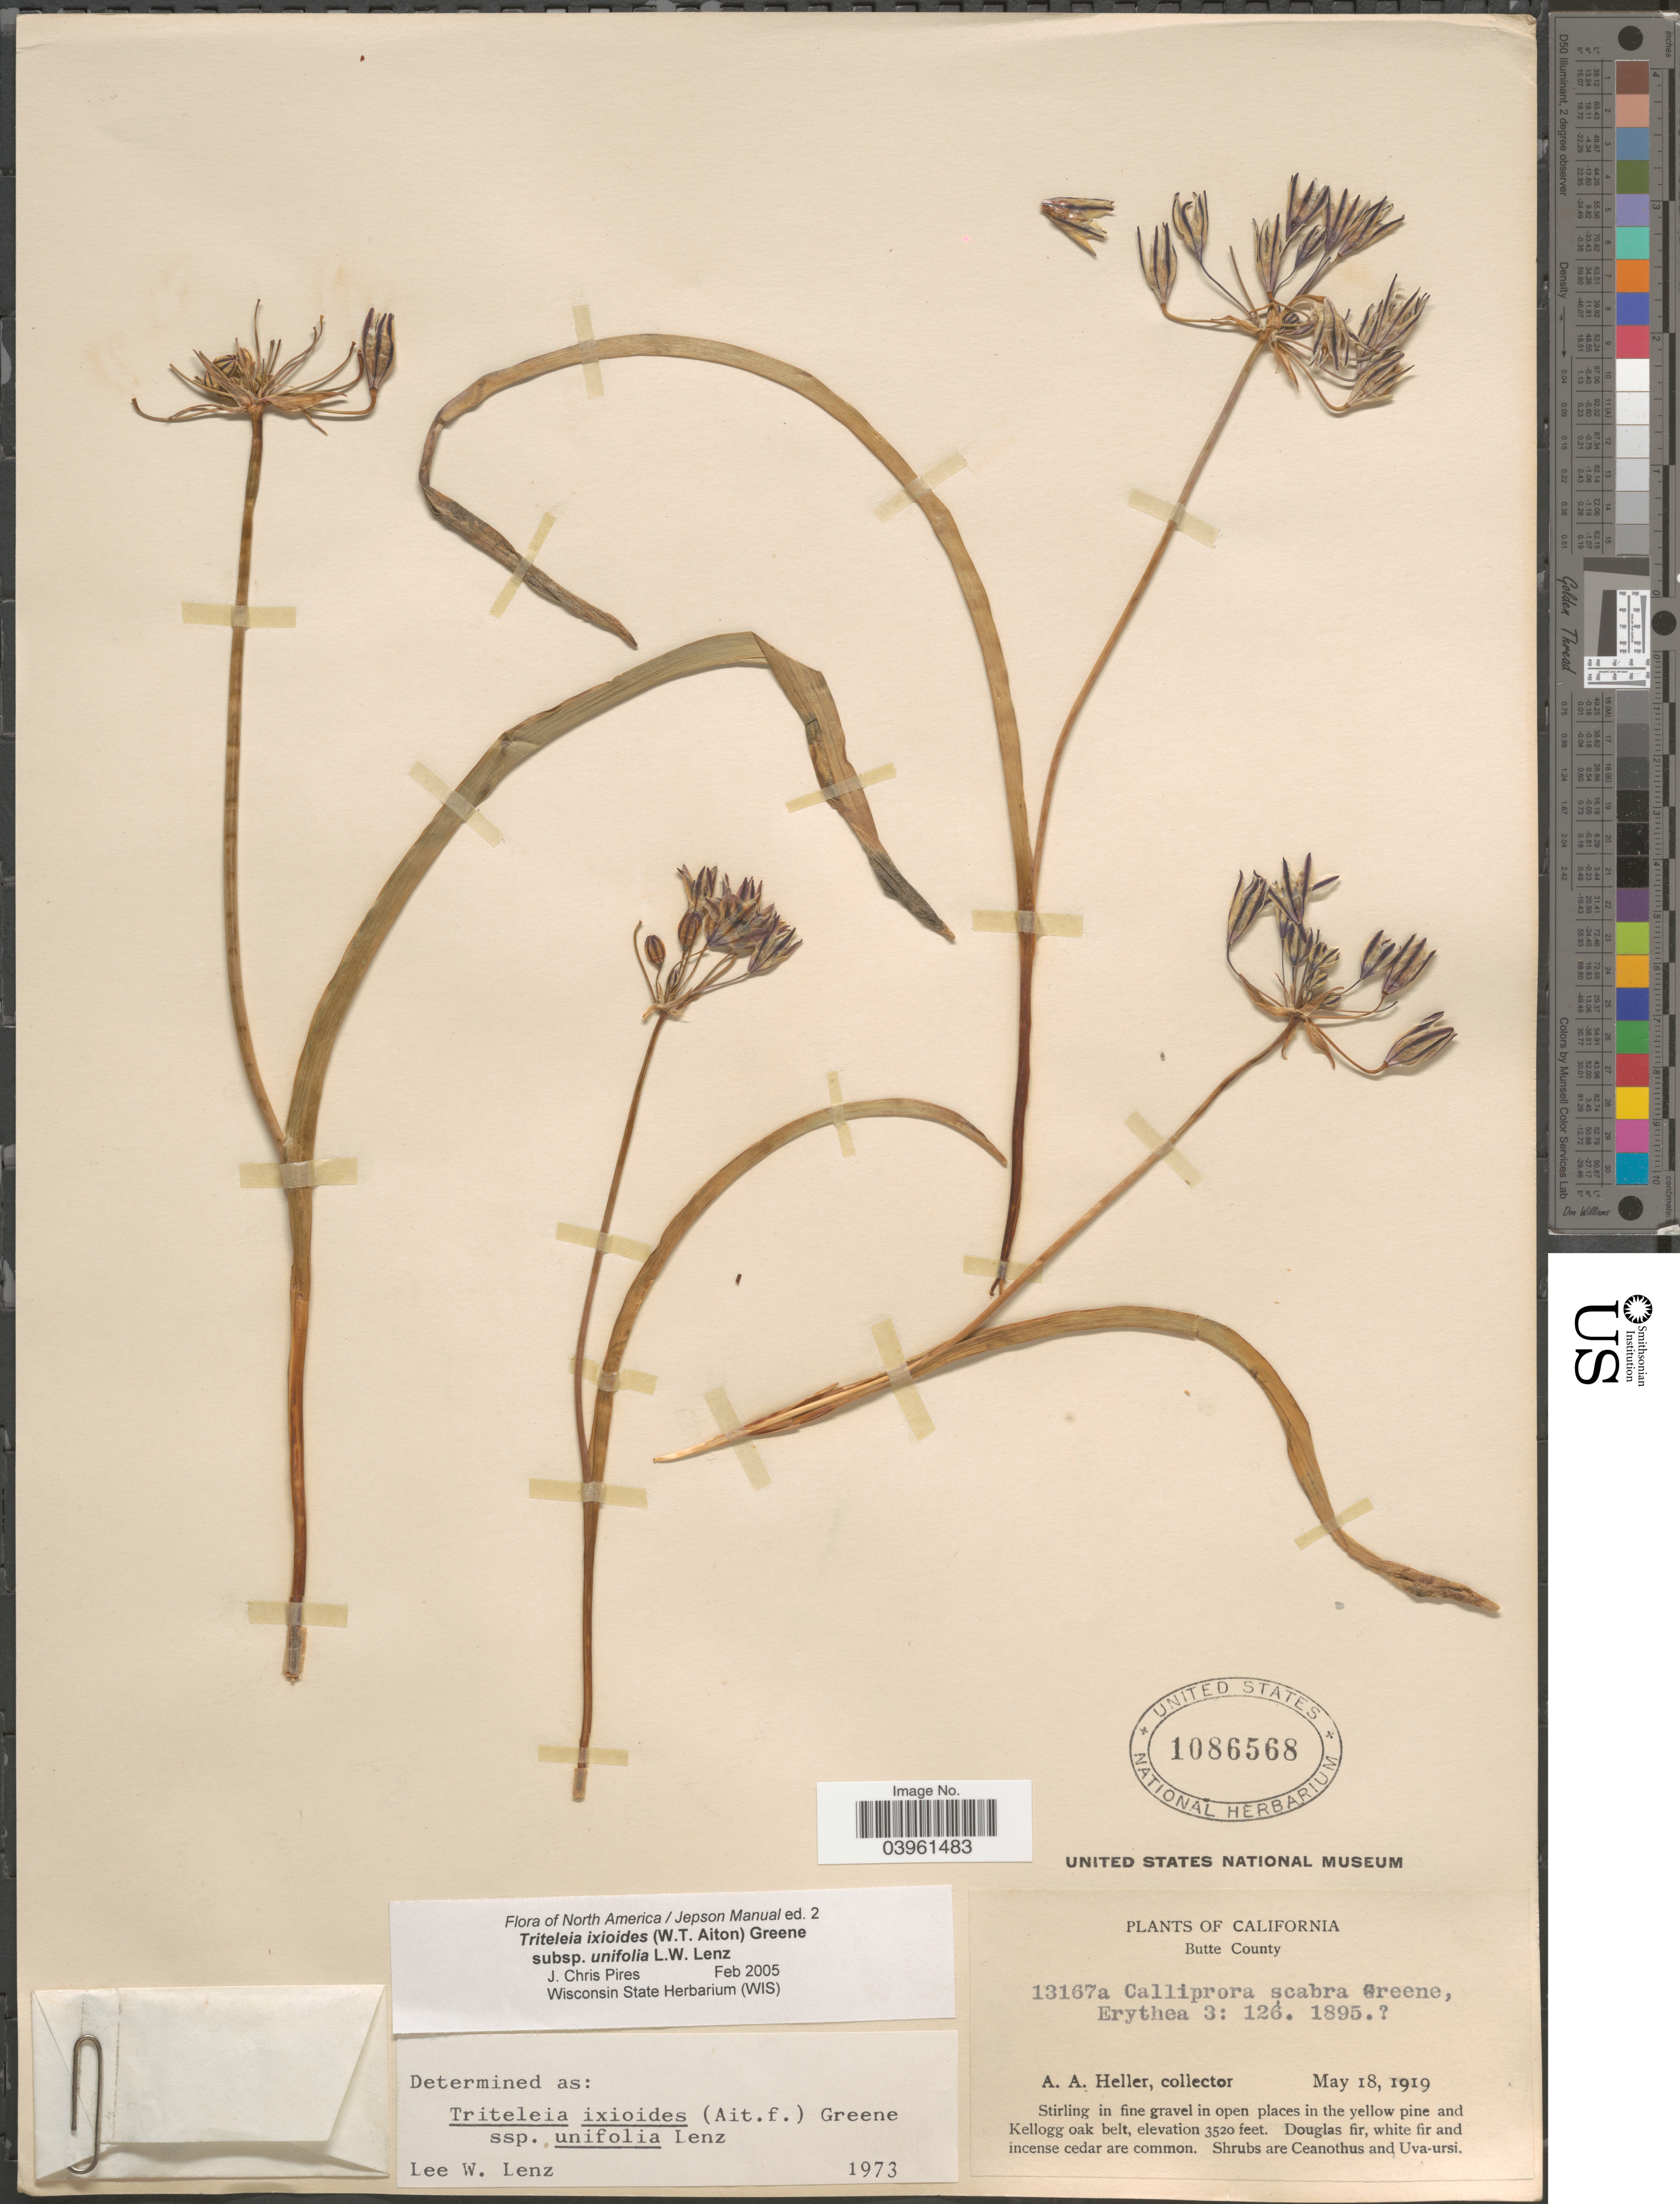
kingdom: Plantae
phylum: Tracheophyta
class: Liliopsida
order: Asparagales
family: Asparagaceae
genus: Triteleia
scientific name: Triteleia ixioides subsp. unifolia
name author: L.W. Lenz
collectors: A. A. Heller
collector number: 13167a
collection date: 1919-05-18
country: United States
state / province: California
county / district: Butte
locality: Butte County. Stirling in fine gravel in open places in the yellow pine and Kellogg oak belt.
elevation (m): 1073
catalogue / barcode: US 1086568